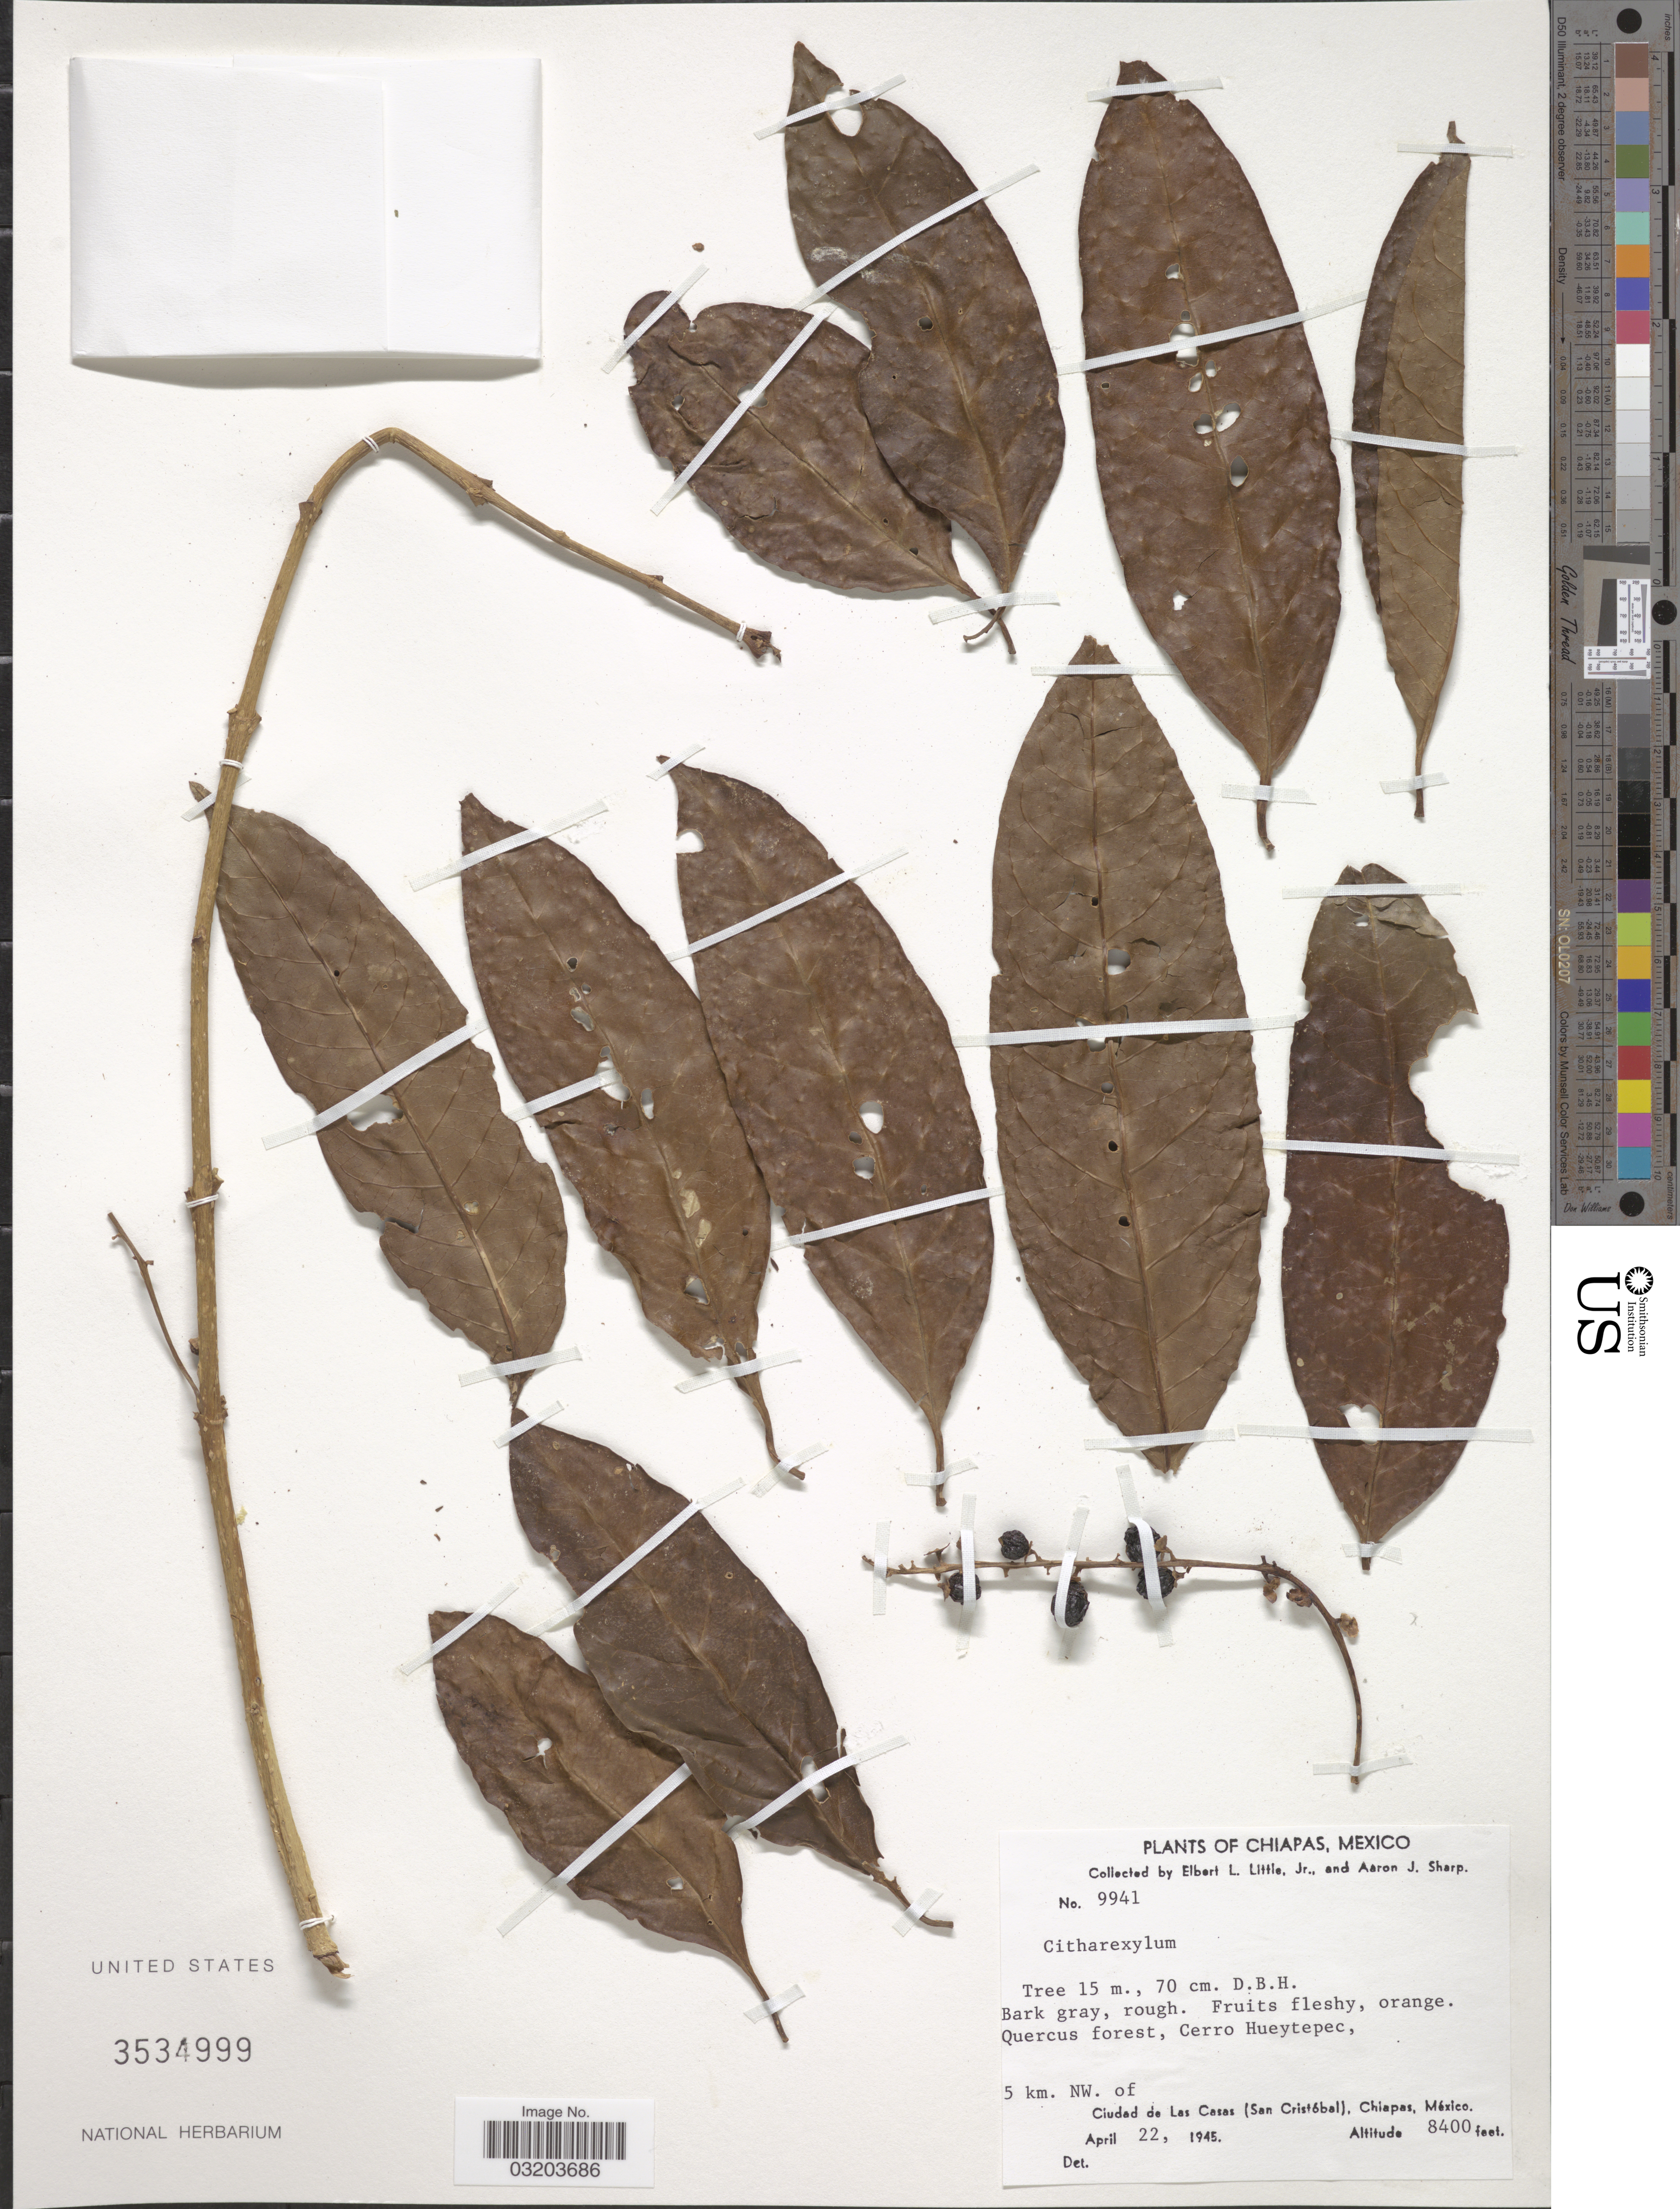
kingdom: Plantae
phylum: Tracheophyta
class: Magnoliopsida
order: Lamiales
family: Verbenaceae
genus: Citharexylum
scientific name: Citharexylum sp.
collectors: E. L. Little & Mrs A. J. Sharp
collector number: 9941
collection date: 1945-04-22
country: Mexico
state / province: Chiapas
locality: Cerro Hueytepec. 5 km. NW. of Ciudad de Las Casas (San Cristóbal).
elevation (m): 2560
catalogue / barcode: US 3534999